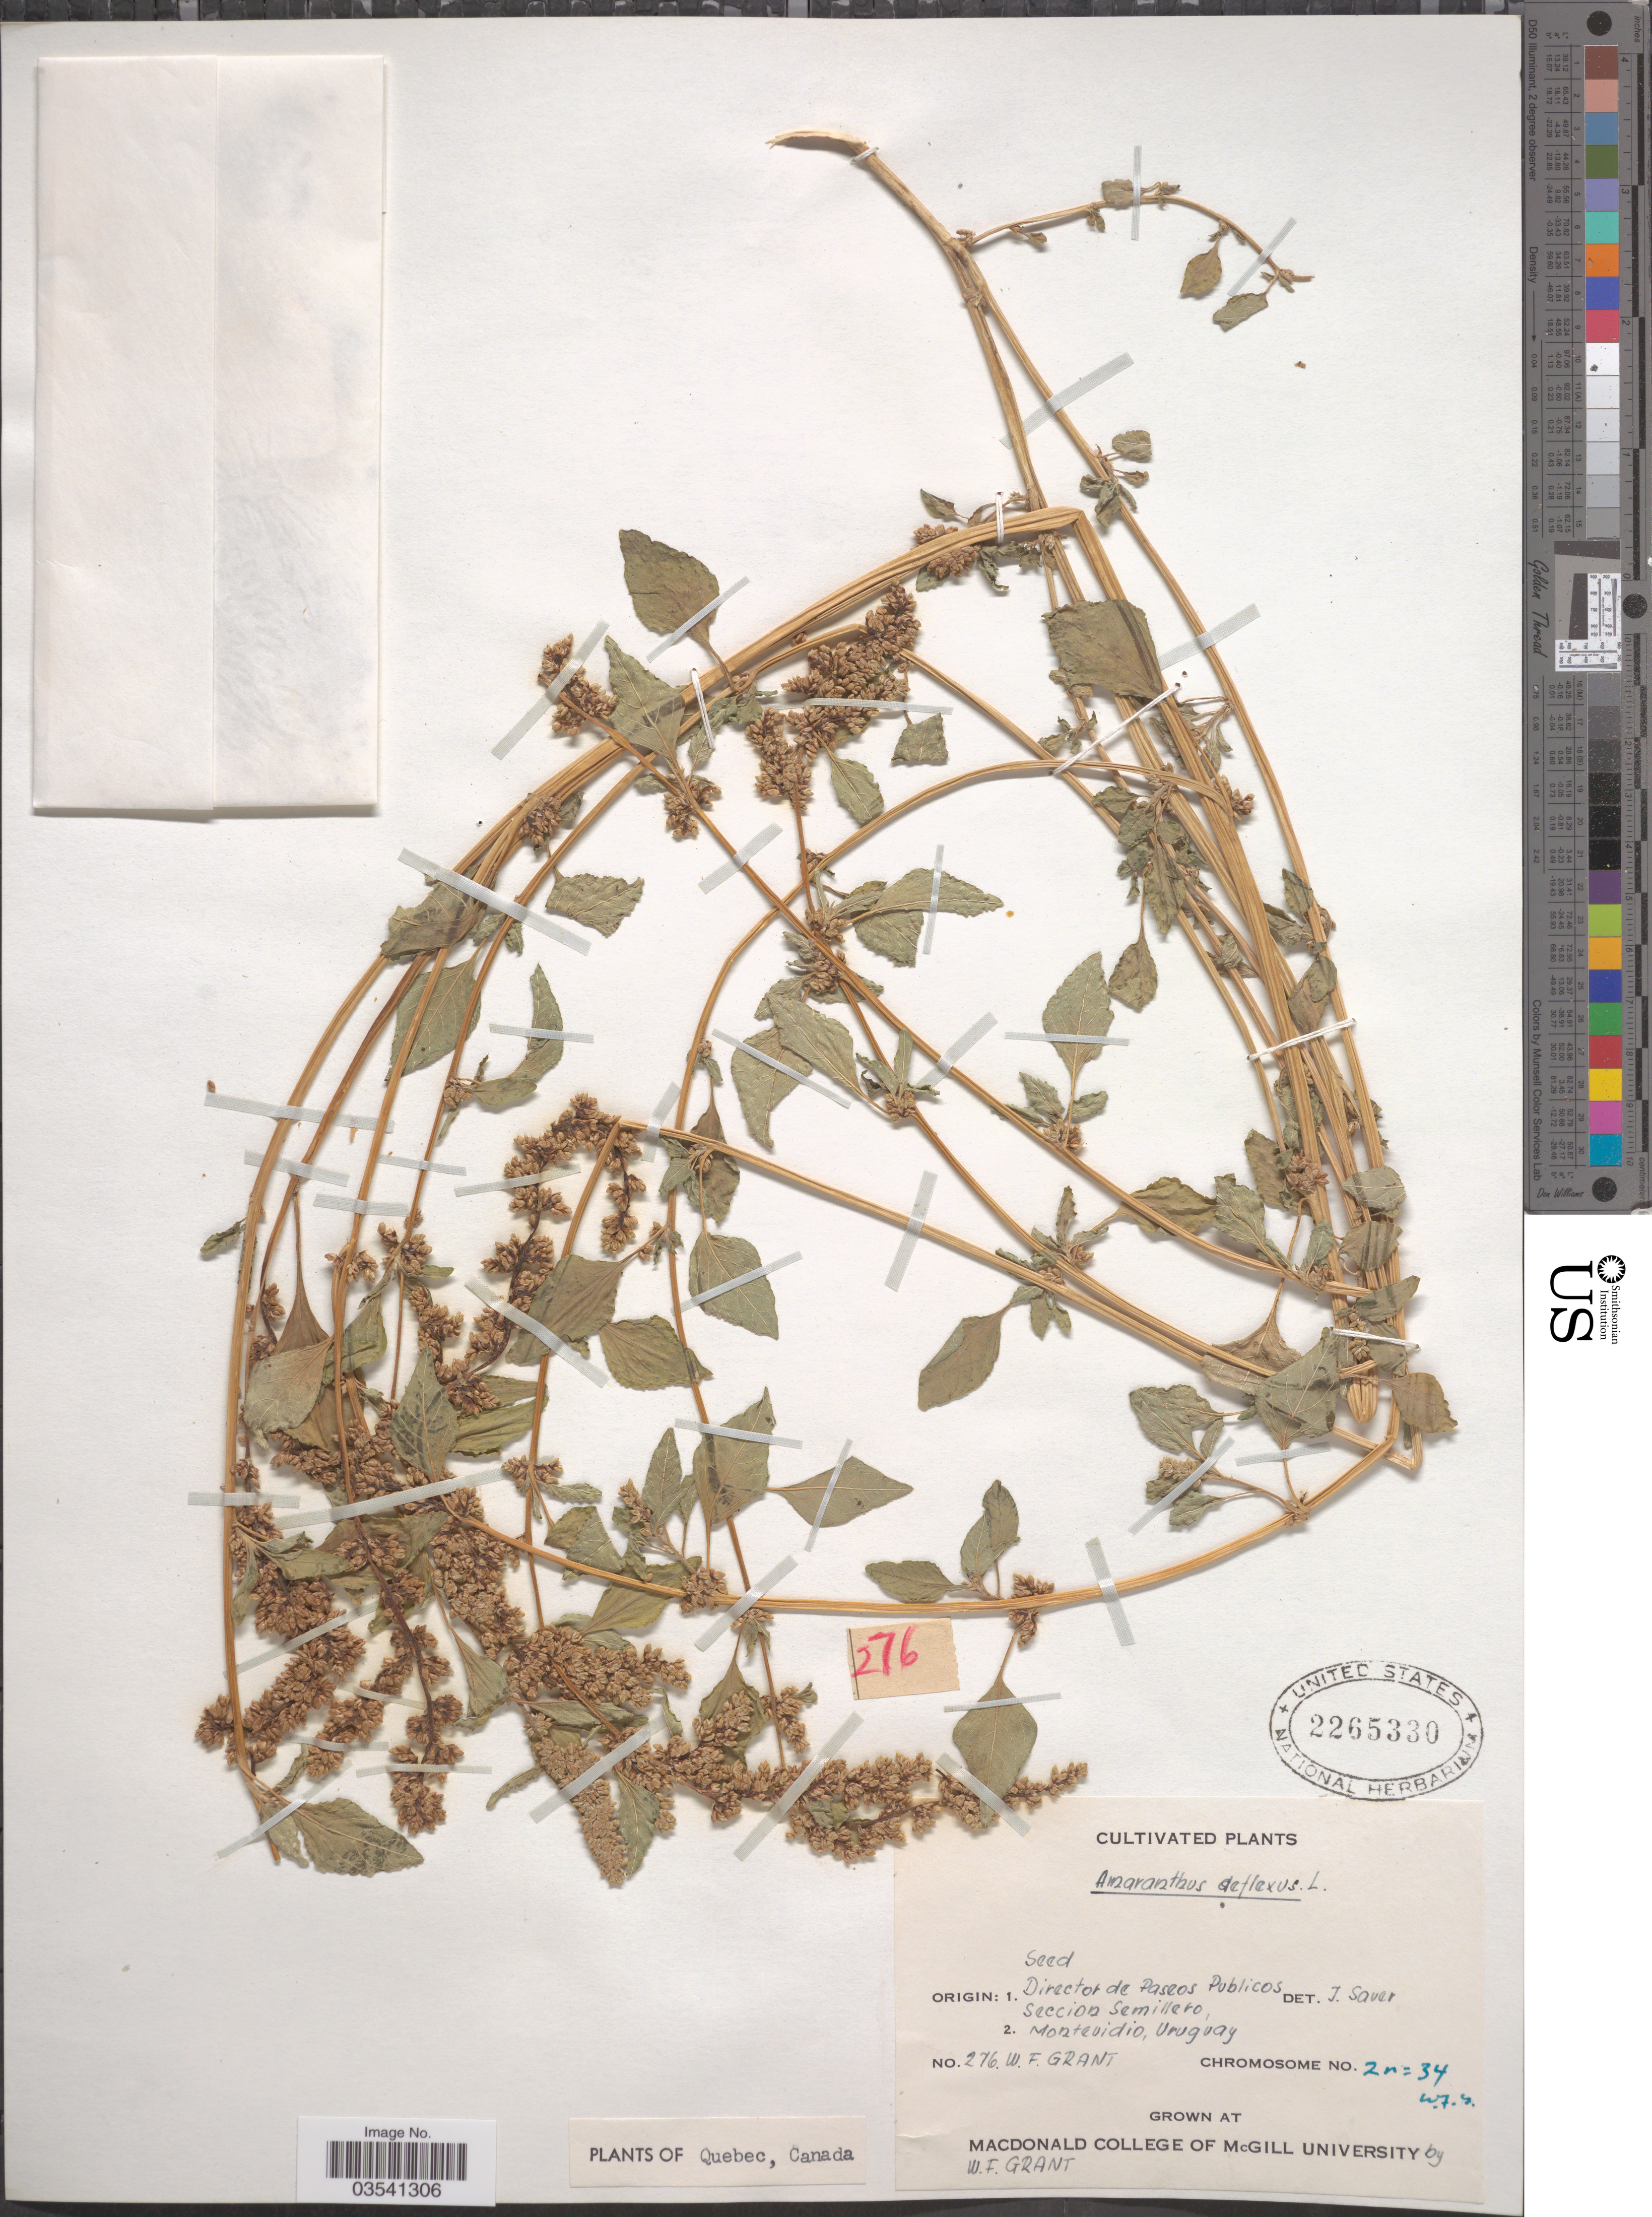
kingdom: Plantae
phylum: Tracheophyta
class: Magnoliopsida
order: Caryophyllales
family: Amaranthaceae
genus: Amaranthus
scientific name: Amaranthus deflexus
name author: L.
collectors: W. Grant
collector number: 276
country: Canada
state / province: Quebec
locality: Grown at MacDonald College of McGill University.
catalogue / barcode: US 2265330